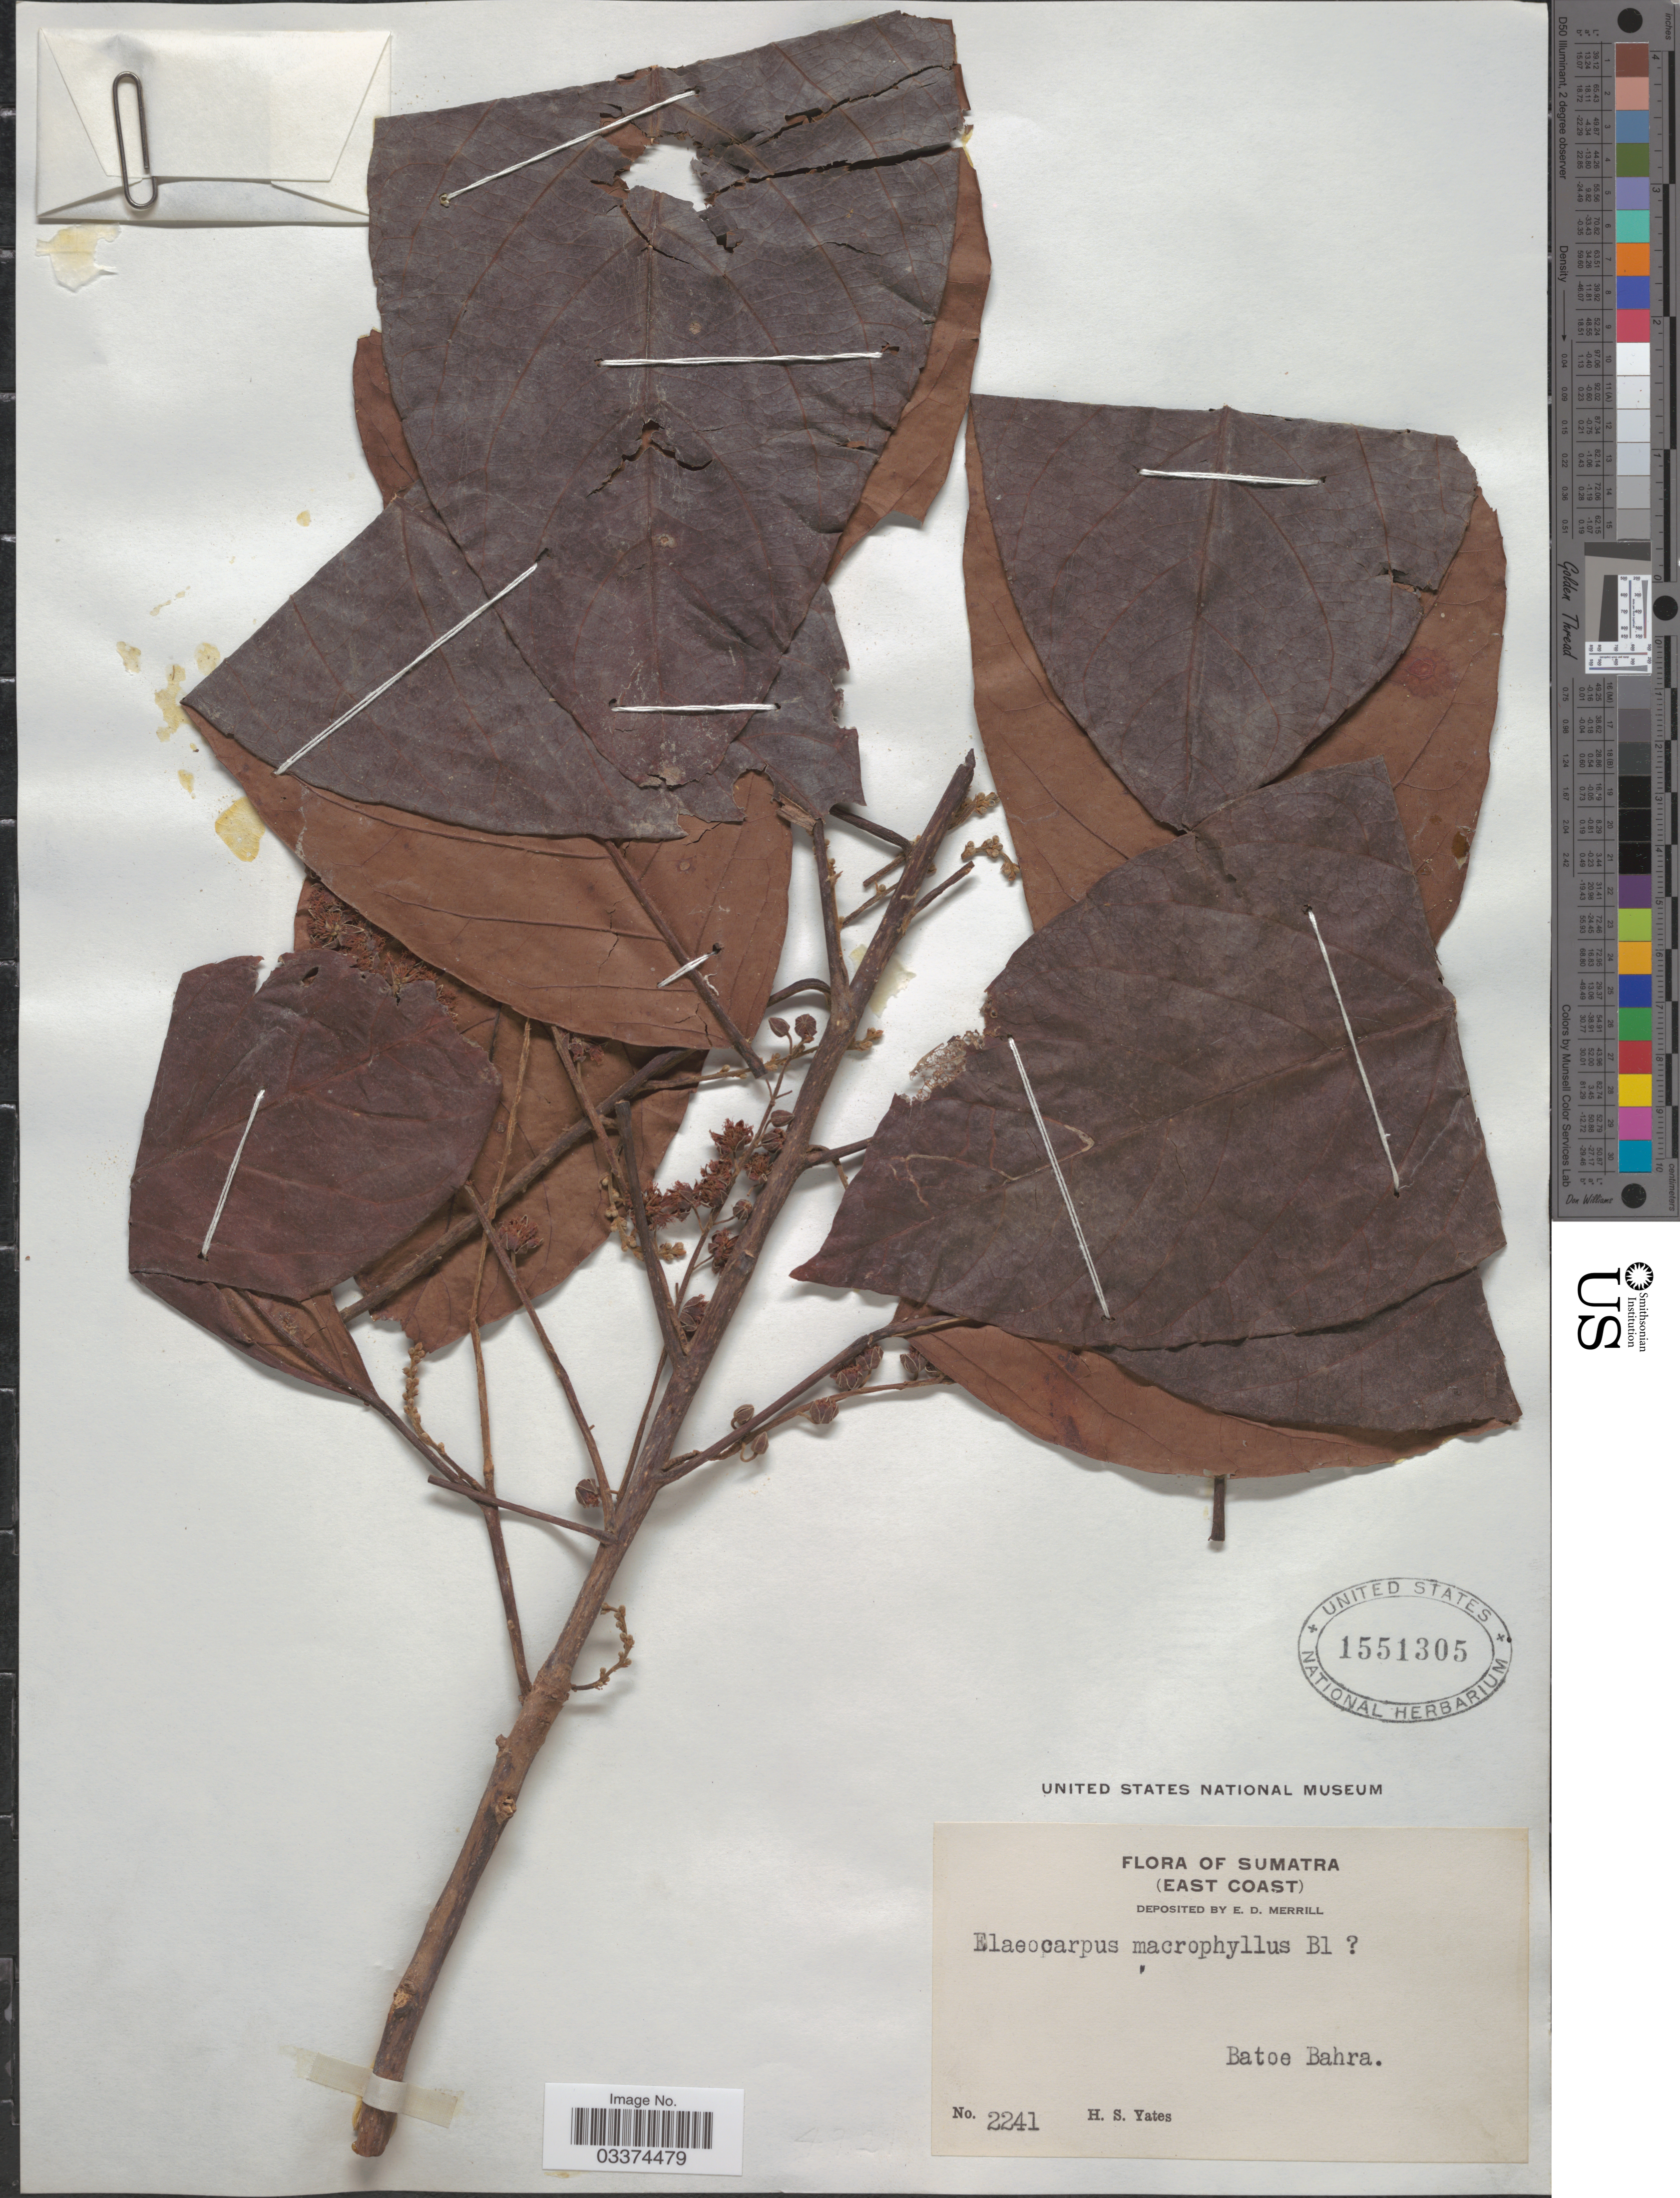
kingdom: Plantae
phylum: Tracheophyta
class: Magnoliopsida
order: Oxalidales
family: Elaeocarpaceae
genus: Elaeocarpus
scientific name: Elaeocarpus macrophyllus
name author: Blume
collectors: H. S. Yates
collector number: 2241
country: Indonesia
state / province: Sumatra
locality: (East Coast), Batoe Bahra.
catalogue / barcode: US 1551305